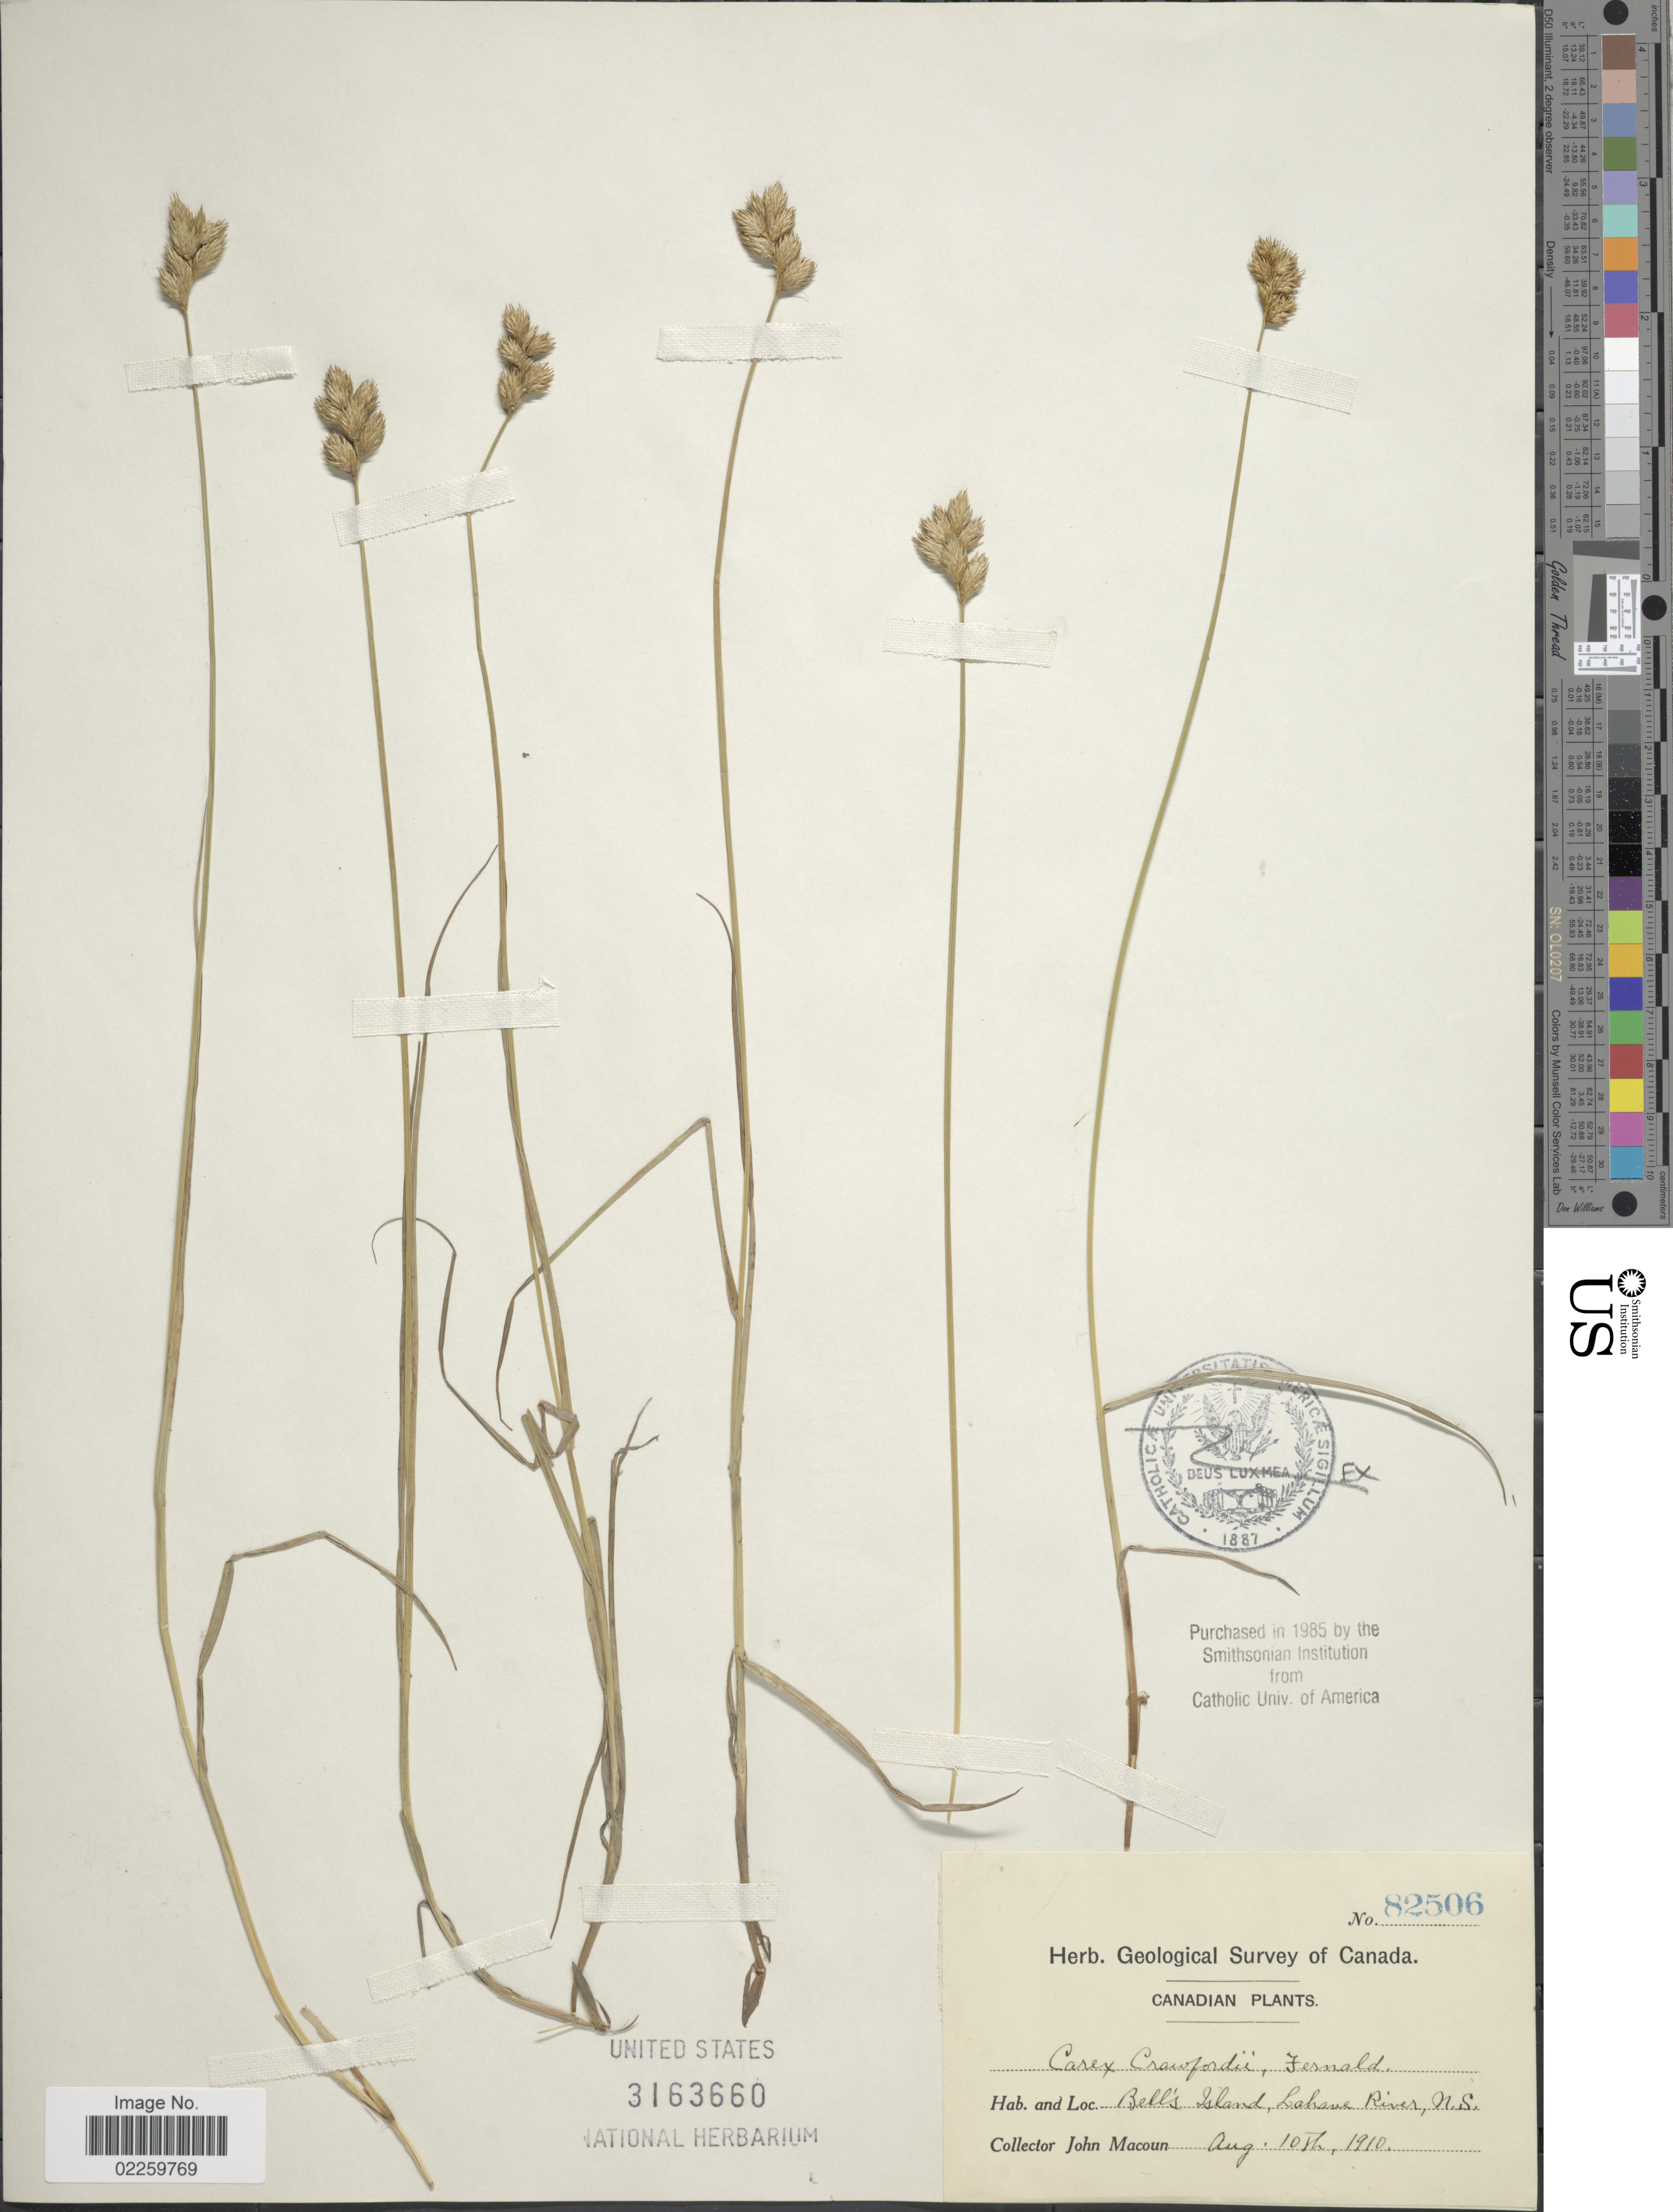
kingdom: Plantae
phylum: Tracheophyta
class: Liliopsida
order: Poales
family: Cyperaceae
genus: Carex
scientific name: Carex crawfordii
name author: Fernald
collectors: J. Macoun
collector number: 82506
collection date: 1910-08-10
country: Canada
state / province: Nova Scotia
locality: Bell's Island, Lahave River.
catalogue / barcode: US 3163660